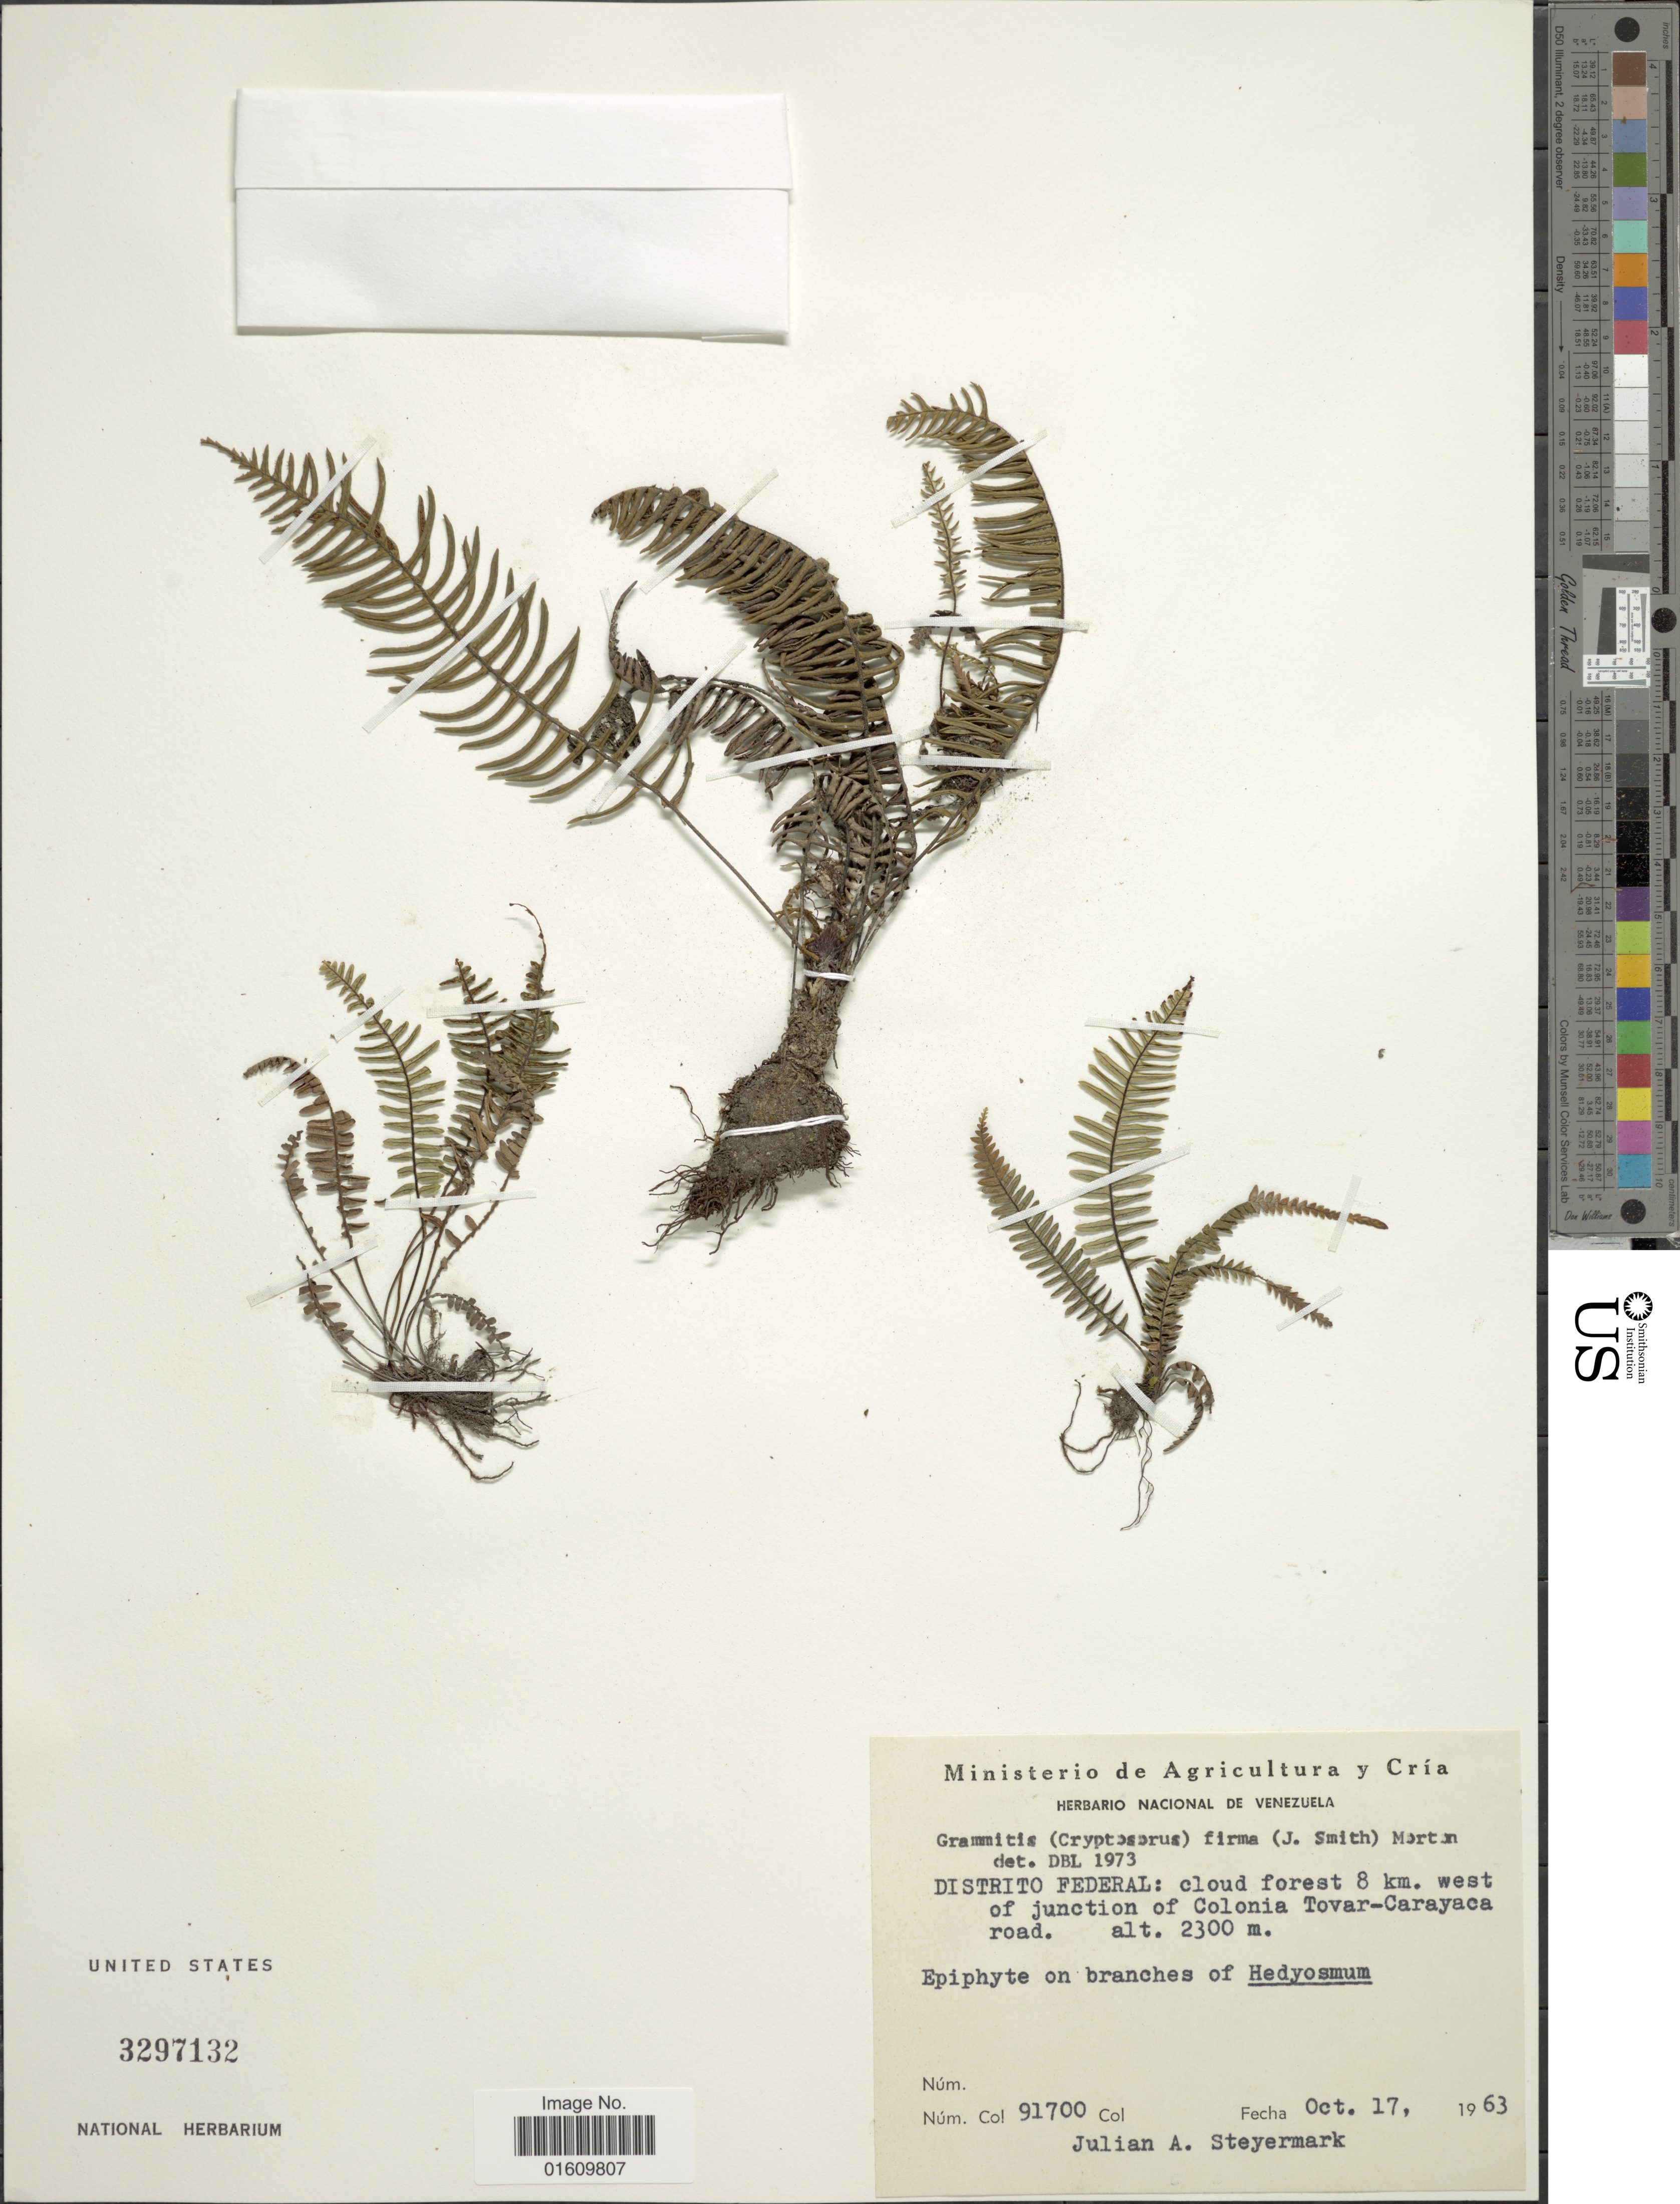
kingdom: Plantae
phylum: Tracheophyta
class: Polypodiopsida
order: Polypodiales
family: Polypodiaceae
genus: Melpomene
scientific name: Melpomene firma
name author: (J. Sm.) A.R. Sm. & R.C. Moran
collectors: J. Steyermark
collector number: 91700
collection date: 1963-10-17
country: Venezuela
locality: Distrito Federal: cloud forest 8 km west of junction of Colonia Tovar - Carayaca road.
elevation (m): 2300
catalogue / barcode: US 3297132